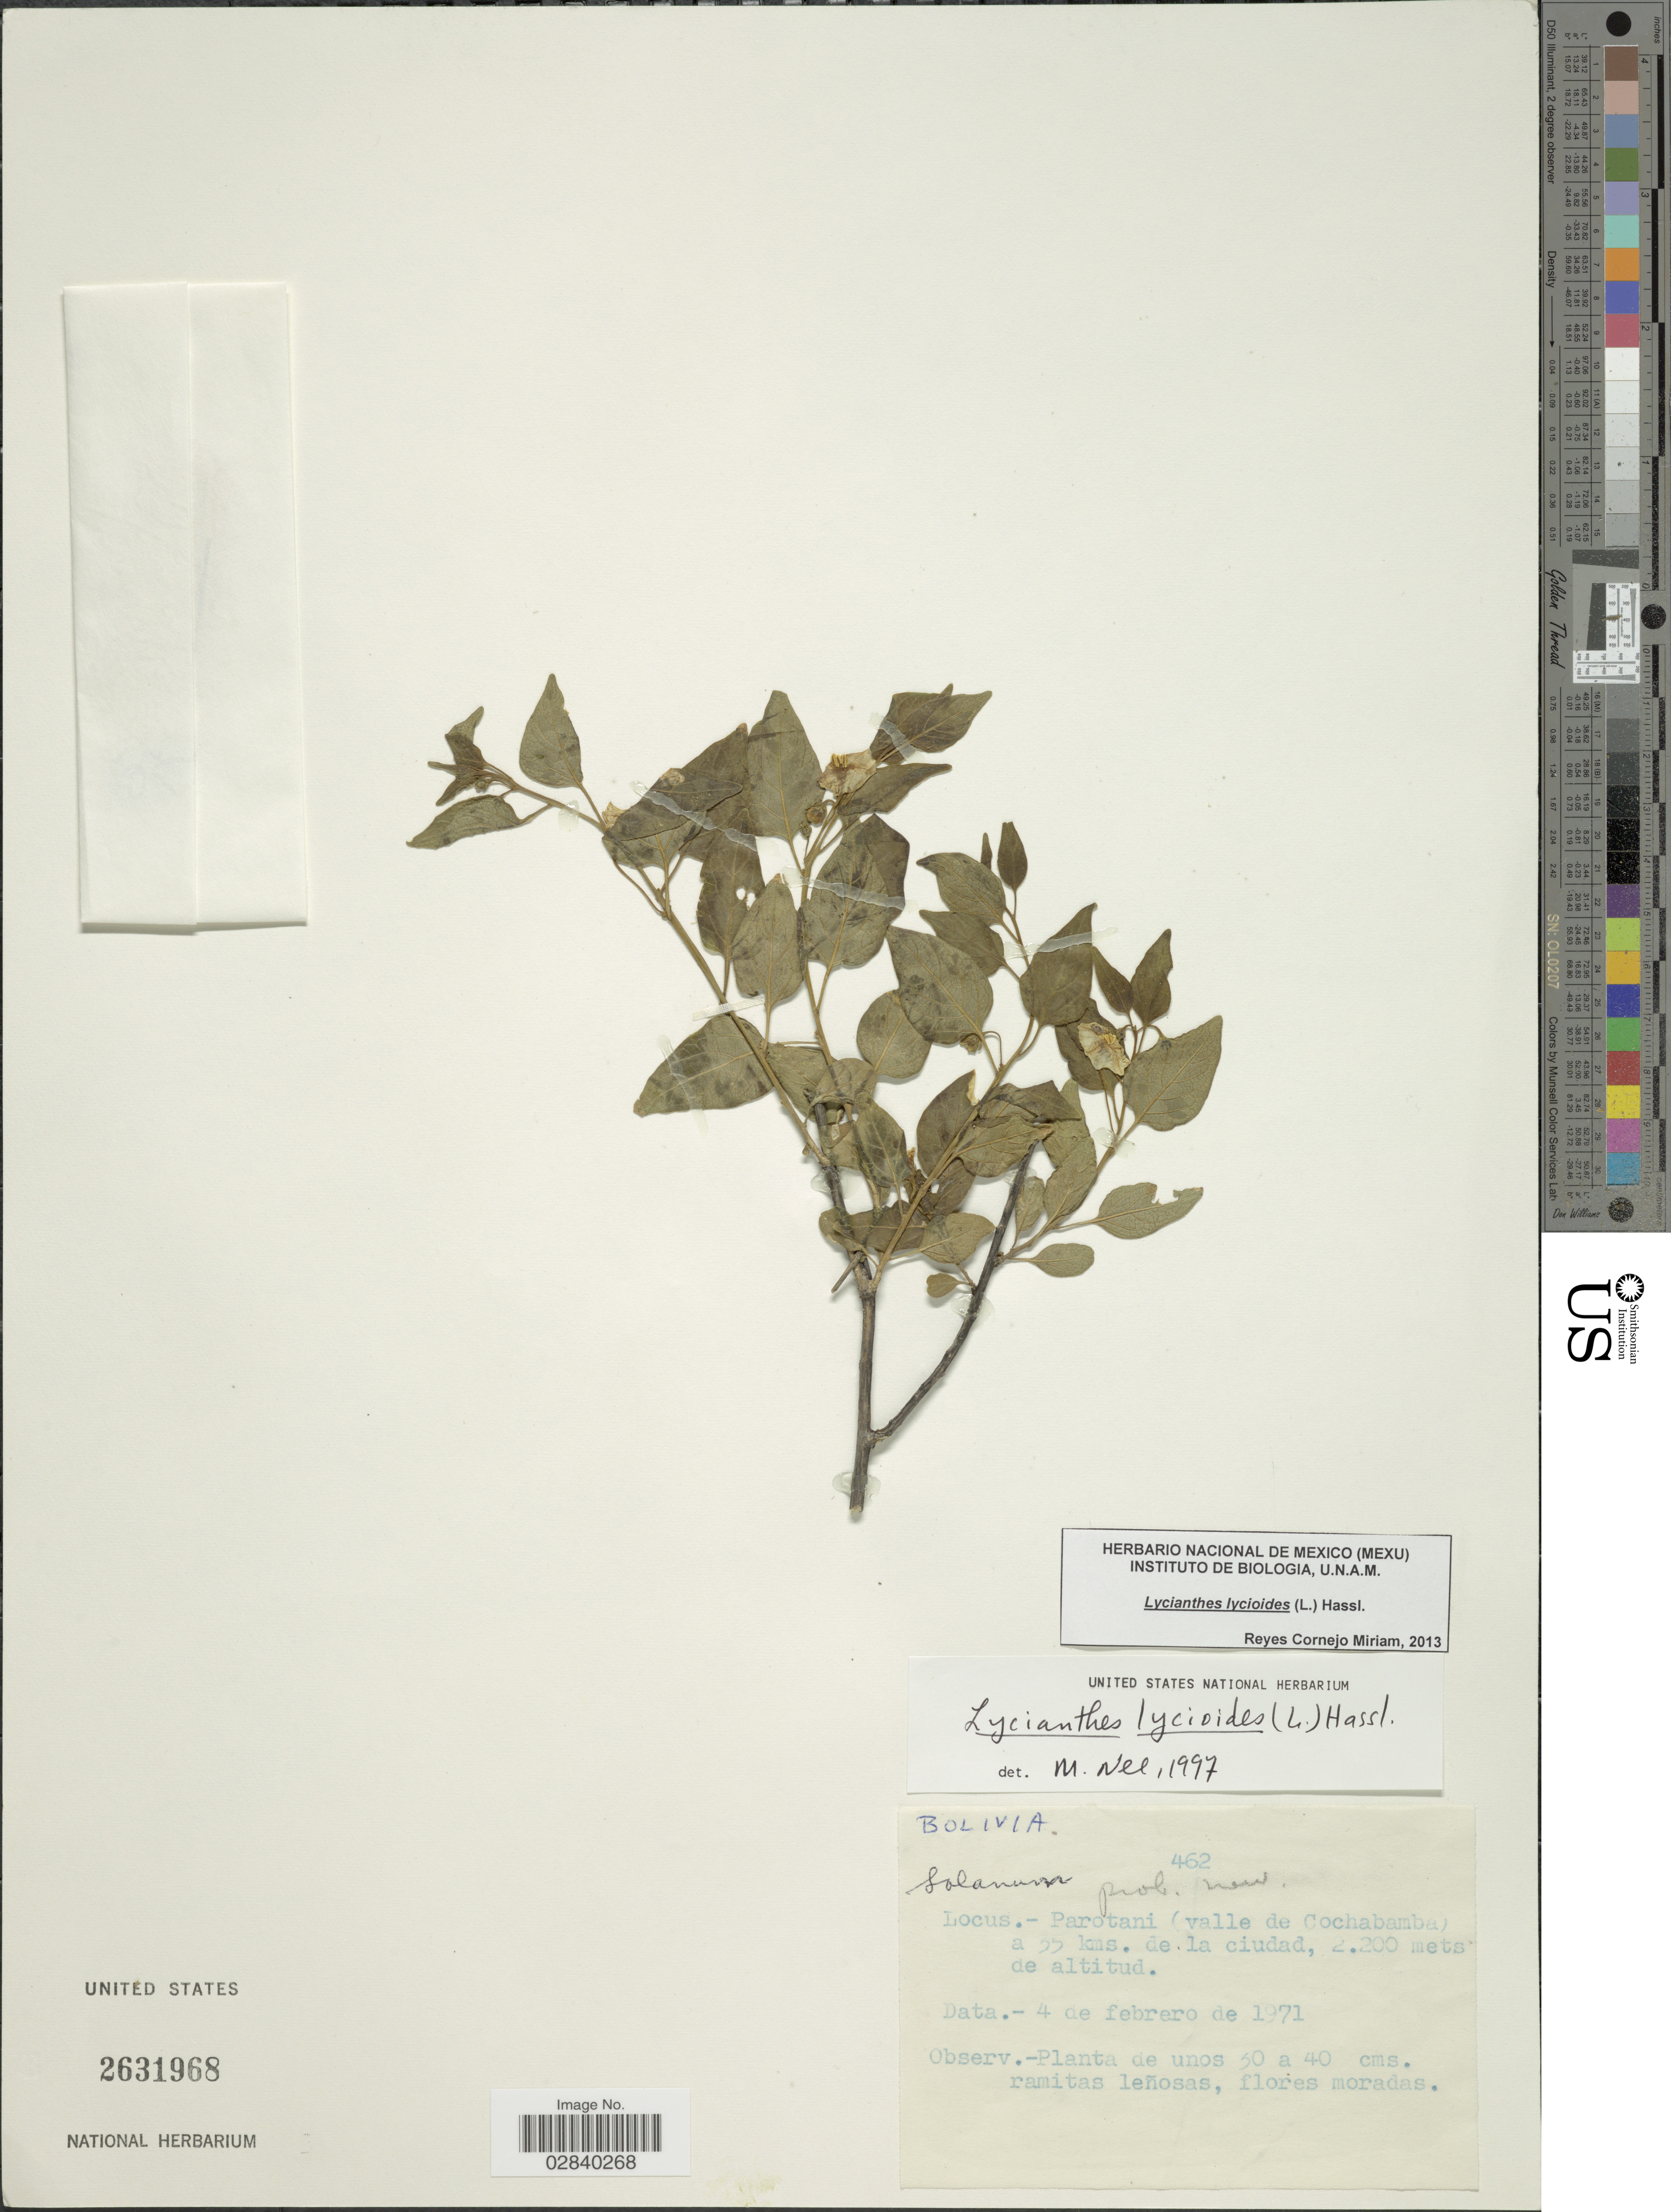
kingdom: Plantae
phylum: Tracheophyta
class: Magnoliopsida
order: Solanales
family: Solanaceae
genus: Lycianthes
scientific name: Lycianthes lycioides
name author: (L.) Hassl.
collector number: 462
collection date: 1971-02-04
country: Bolivia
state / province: Cochabamba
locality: Parotani (valle de Cochabamba) a 35 kms. de la ciudad.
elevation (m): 2200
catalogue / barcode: US 2631968